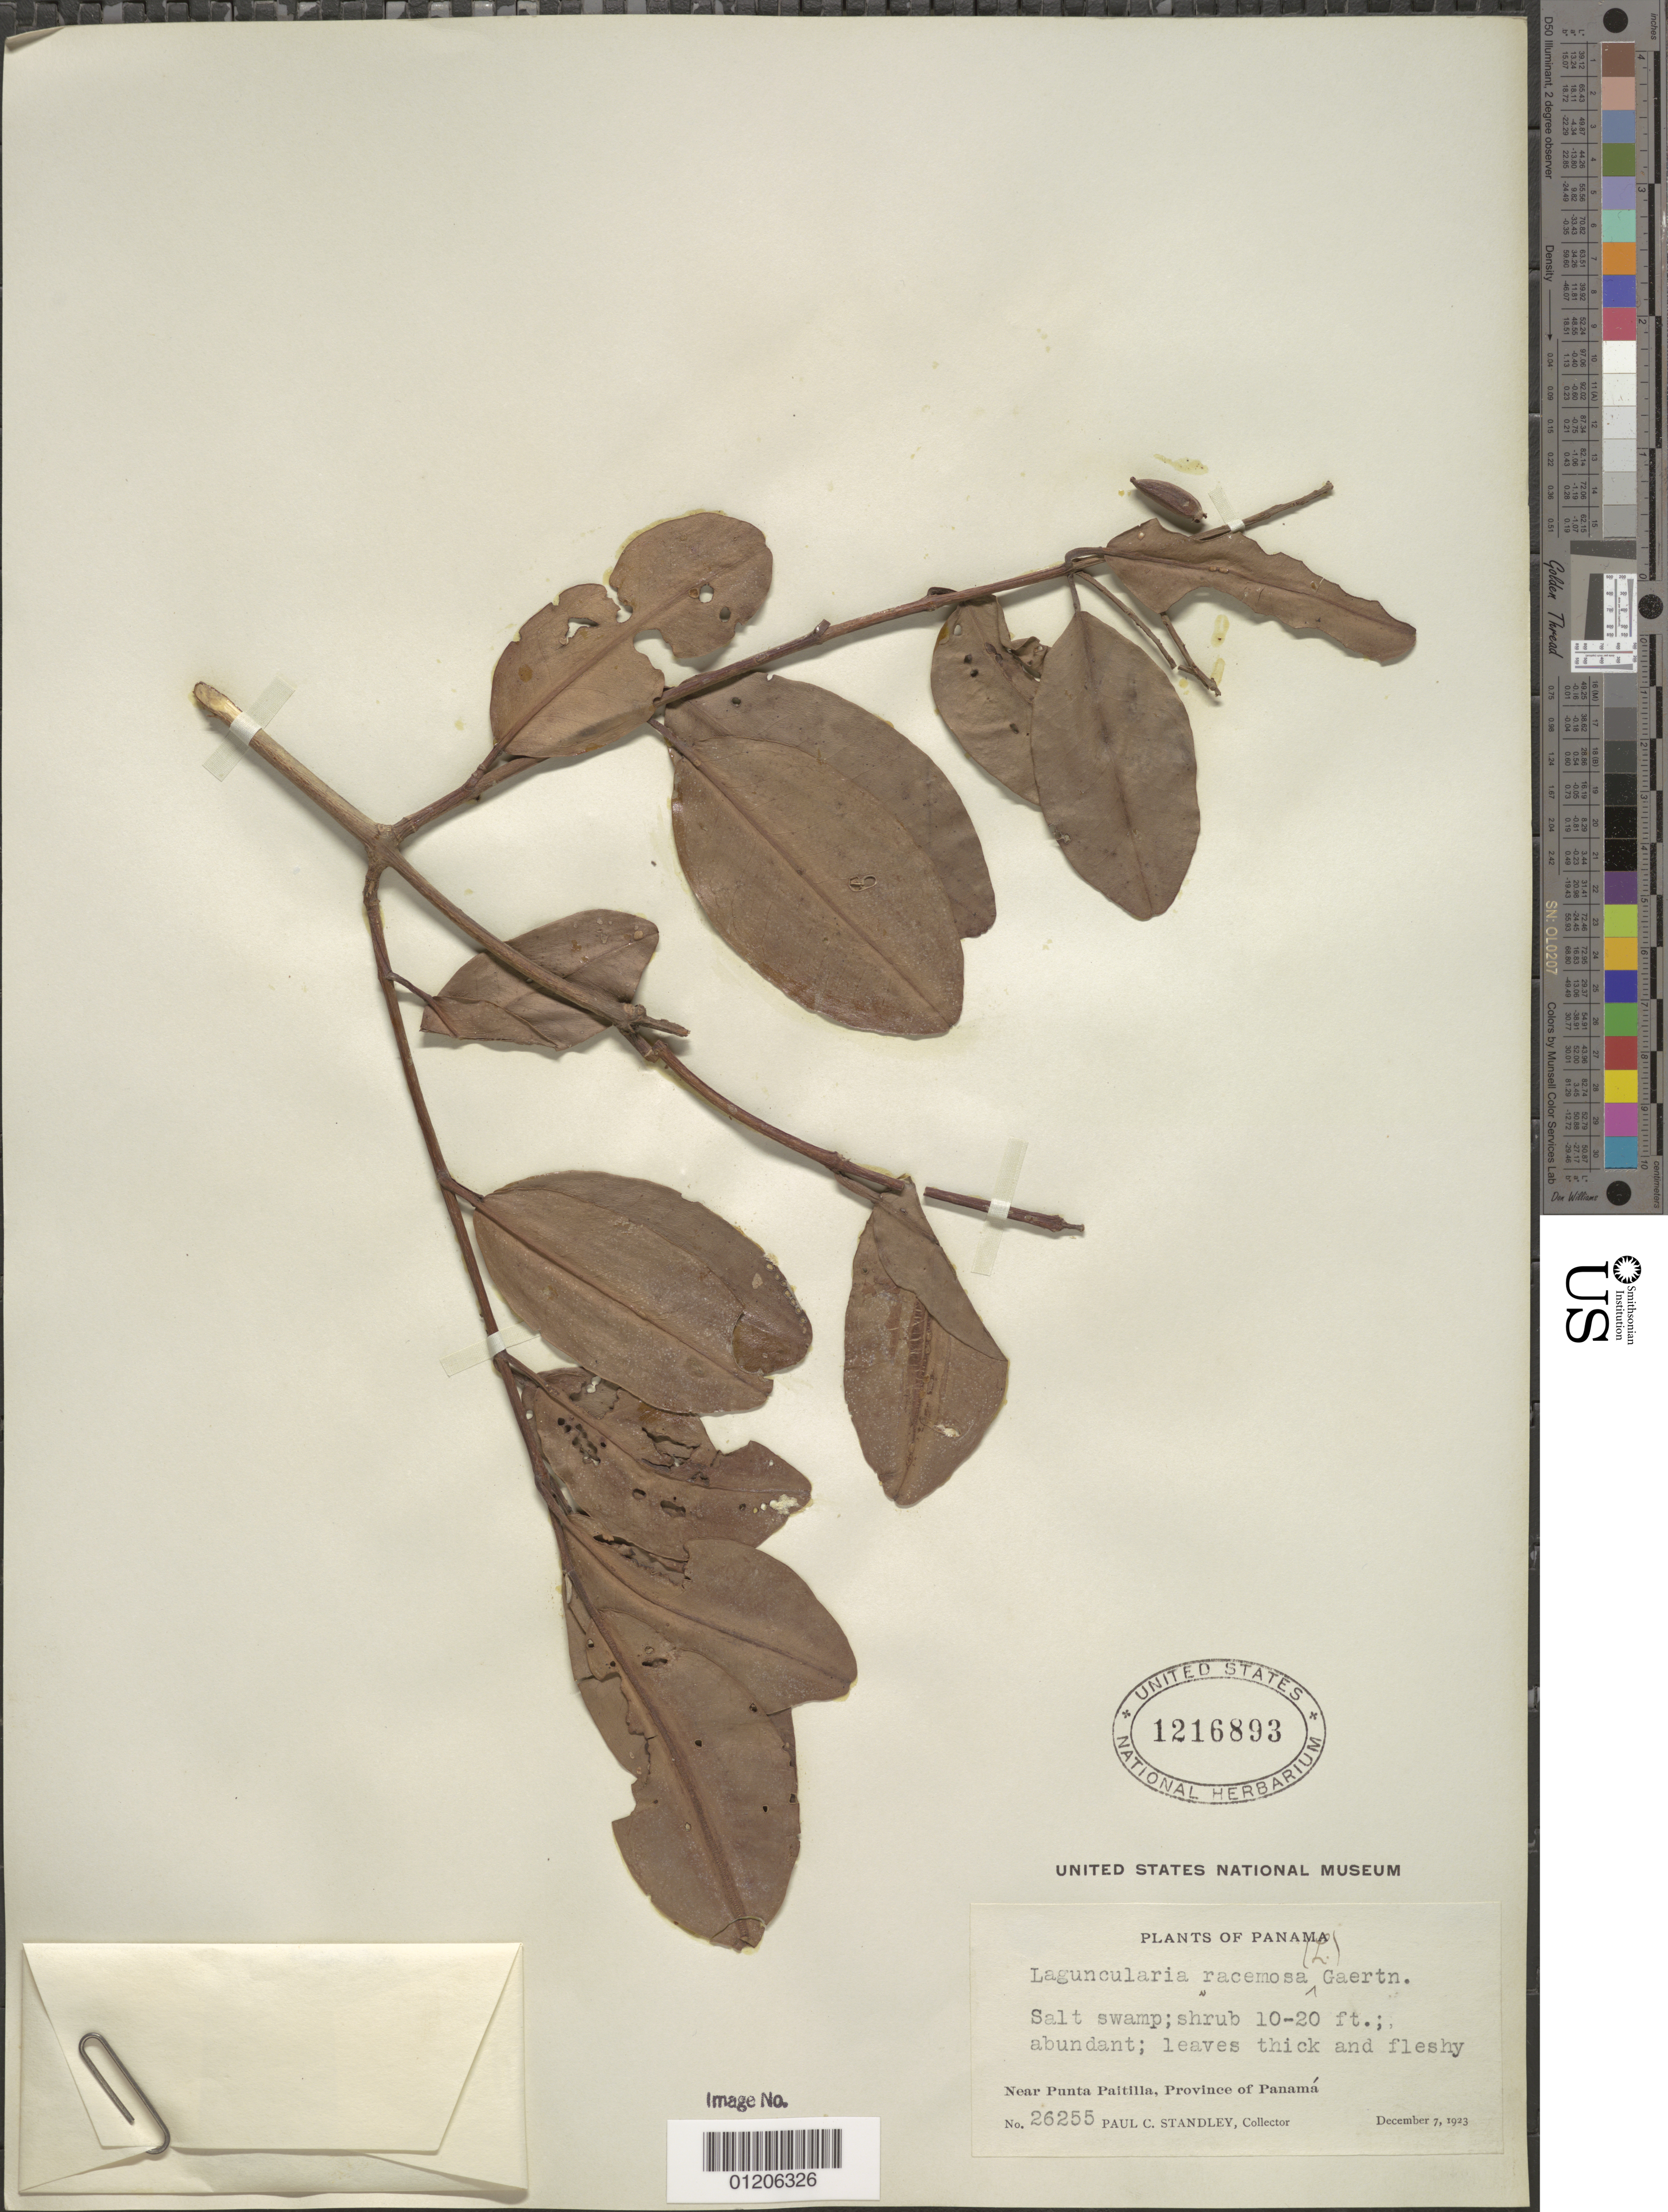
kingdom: Plantae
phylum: Tracheophyta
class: Magnoliopsida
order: Myrtales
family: Combretaceae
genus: Laguncularia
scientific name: Laguncularia racemosa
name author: (L.) C.F. Gaertn.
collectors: P. C. Standley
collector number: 26255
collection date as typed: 07 Dec 1923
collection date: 1923-12-07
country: Panama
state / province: Panamá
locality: Near Punta Paitilla.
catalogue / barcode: US 1216893